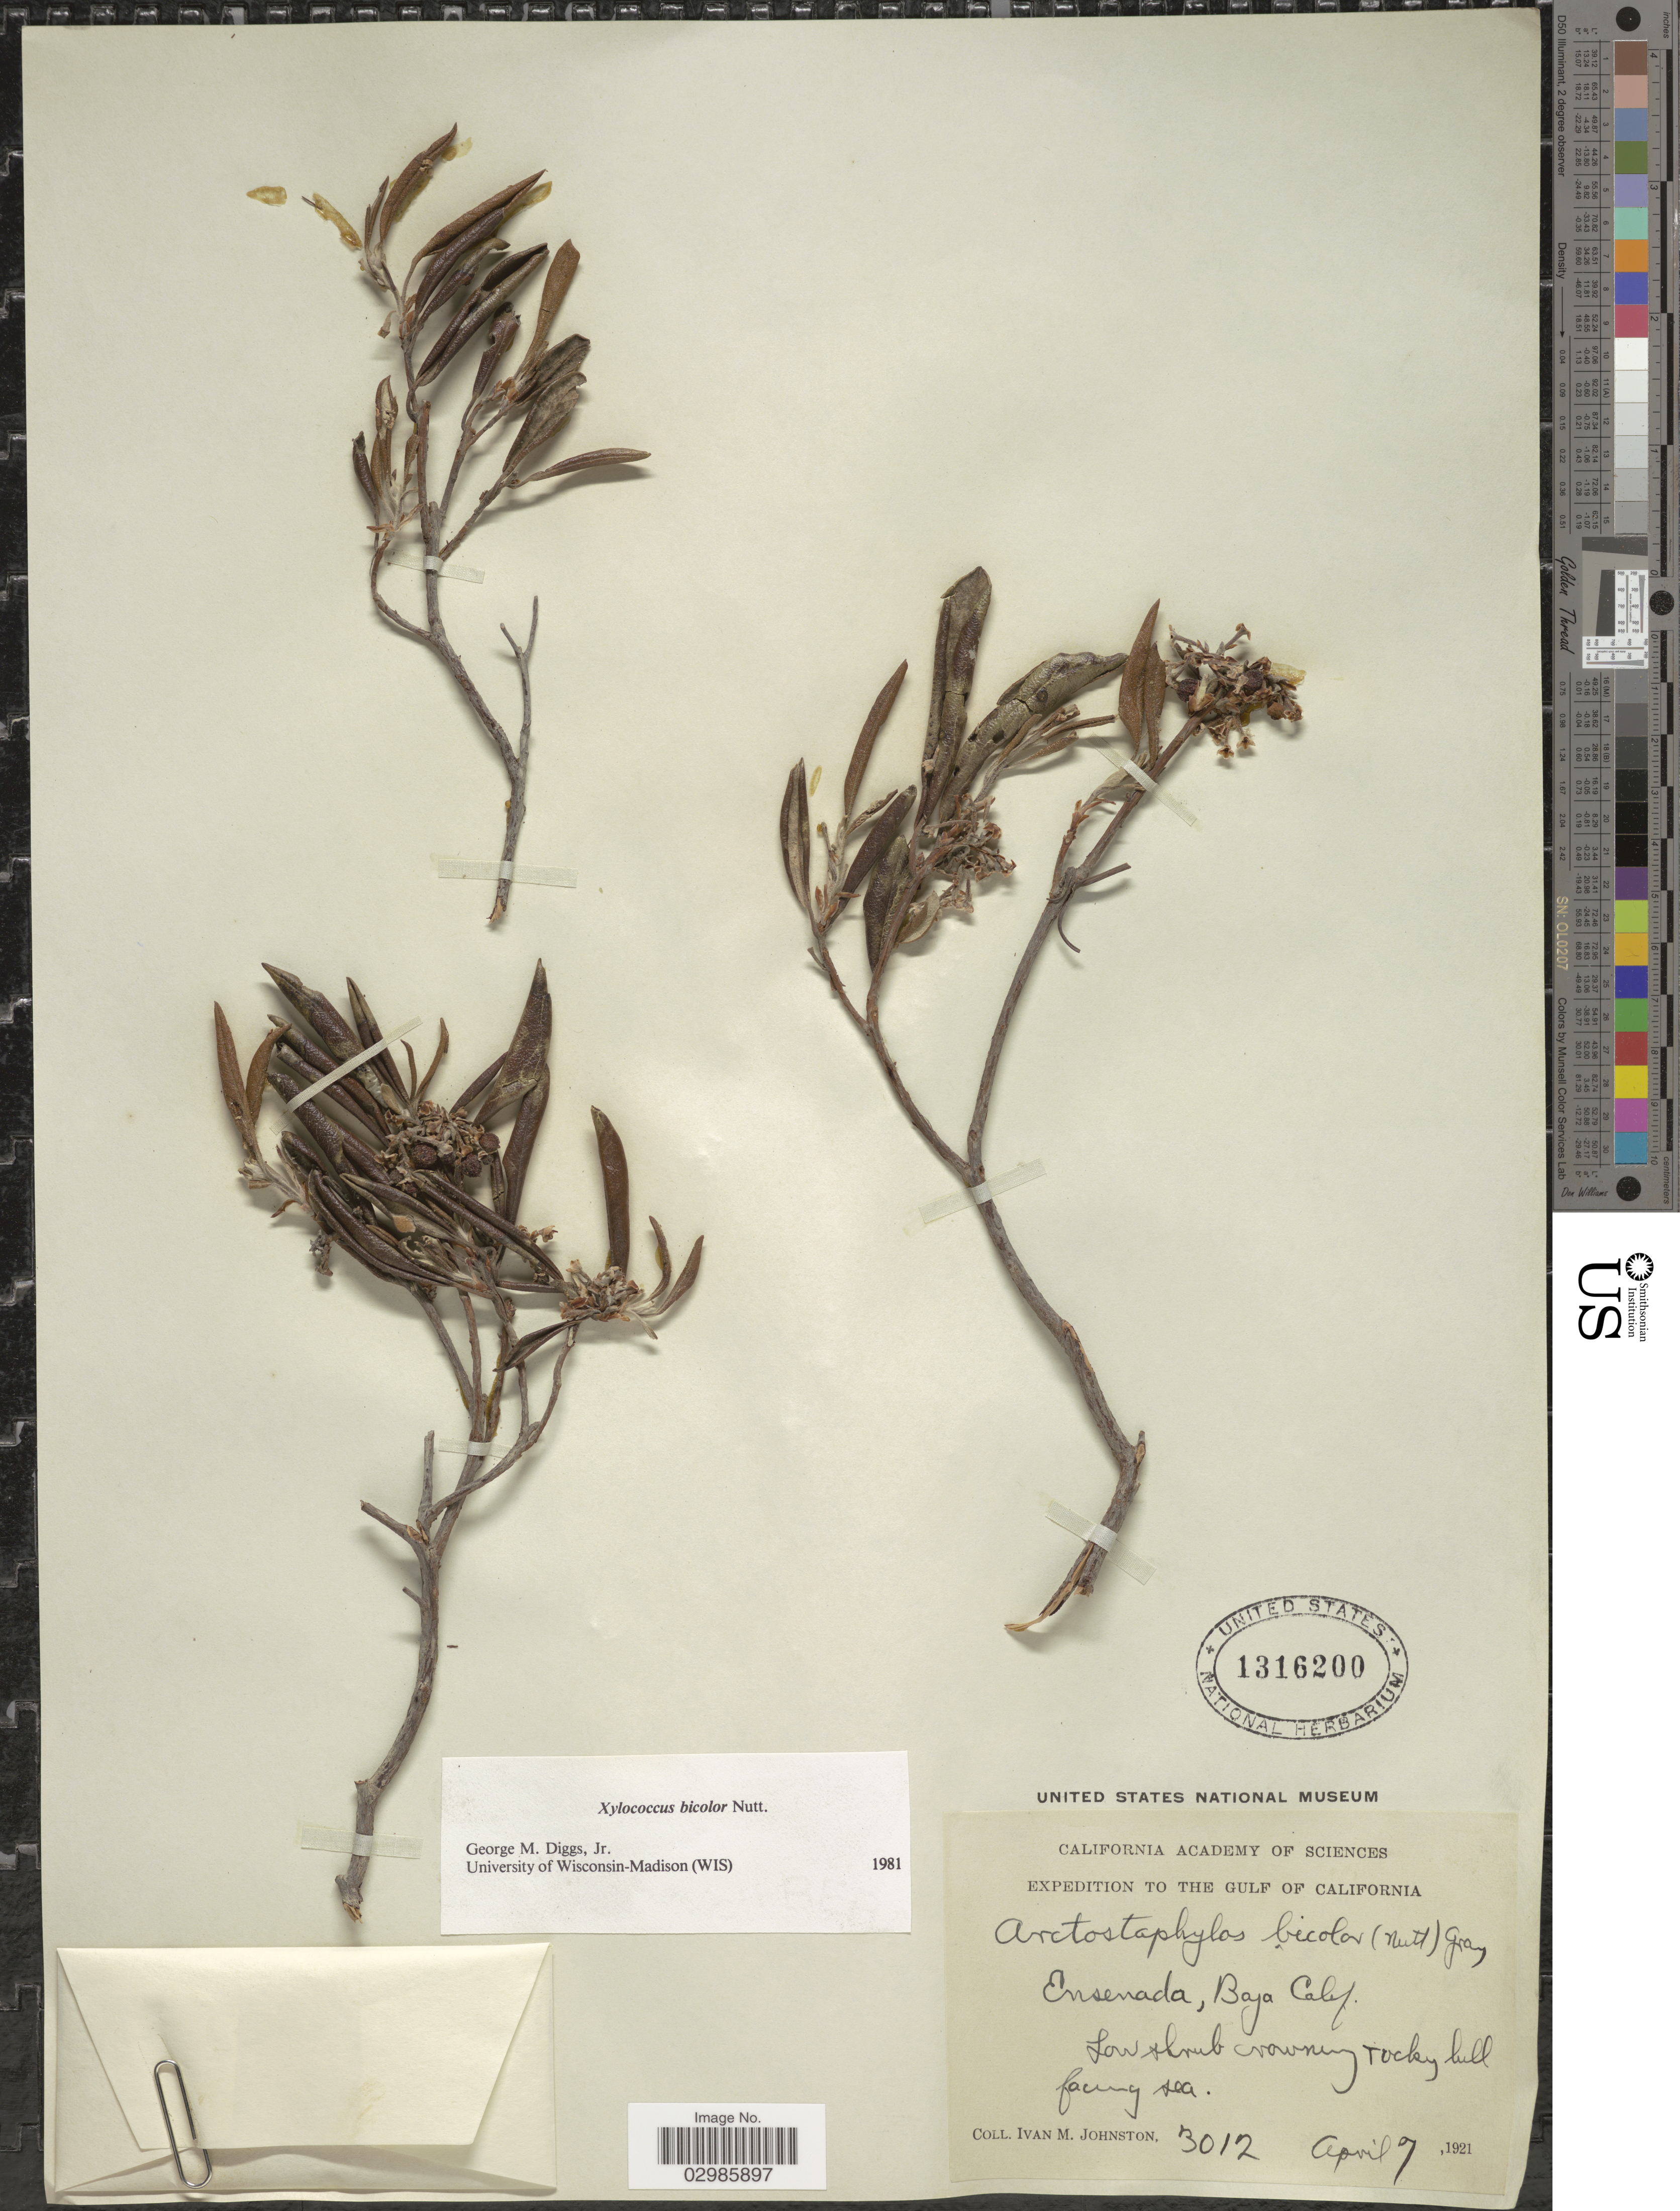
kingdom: Plantae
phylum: Tracheophyta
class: Magnoliopsida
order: Ericales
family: Ericaceae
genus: Xylococcus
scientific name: Xylococcus bicolor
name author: Nutt.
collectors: I.M. Johnston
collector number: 3012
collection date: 1921-04-07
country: Mexico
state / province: Baja California Norte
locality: The Gulf of California. Ensenada.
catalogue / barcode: US 1316200